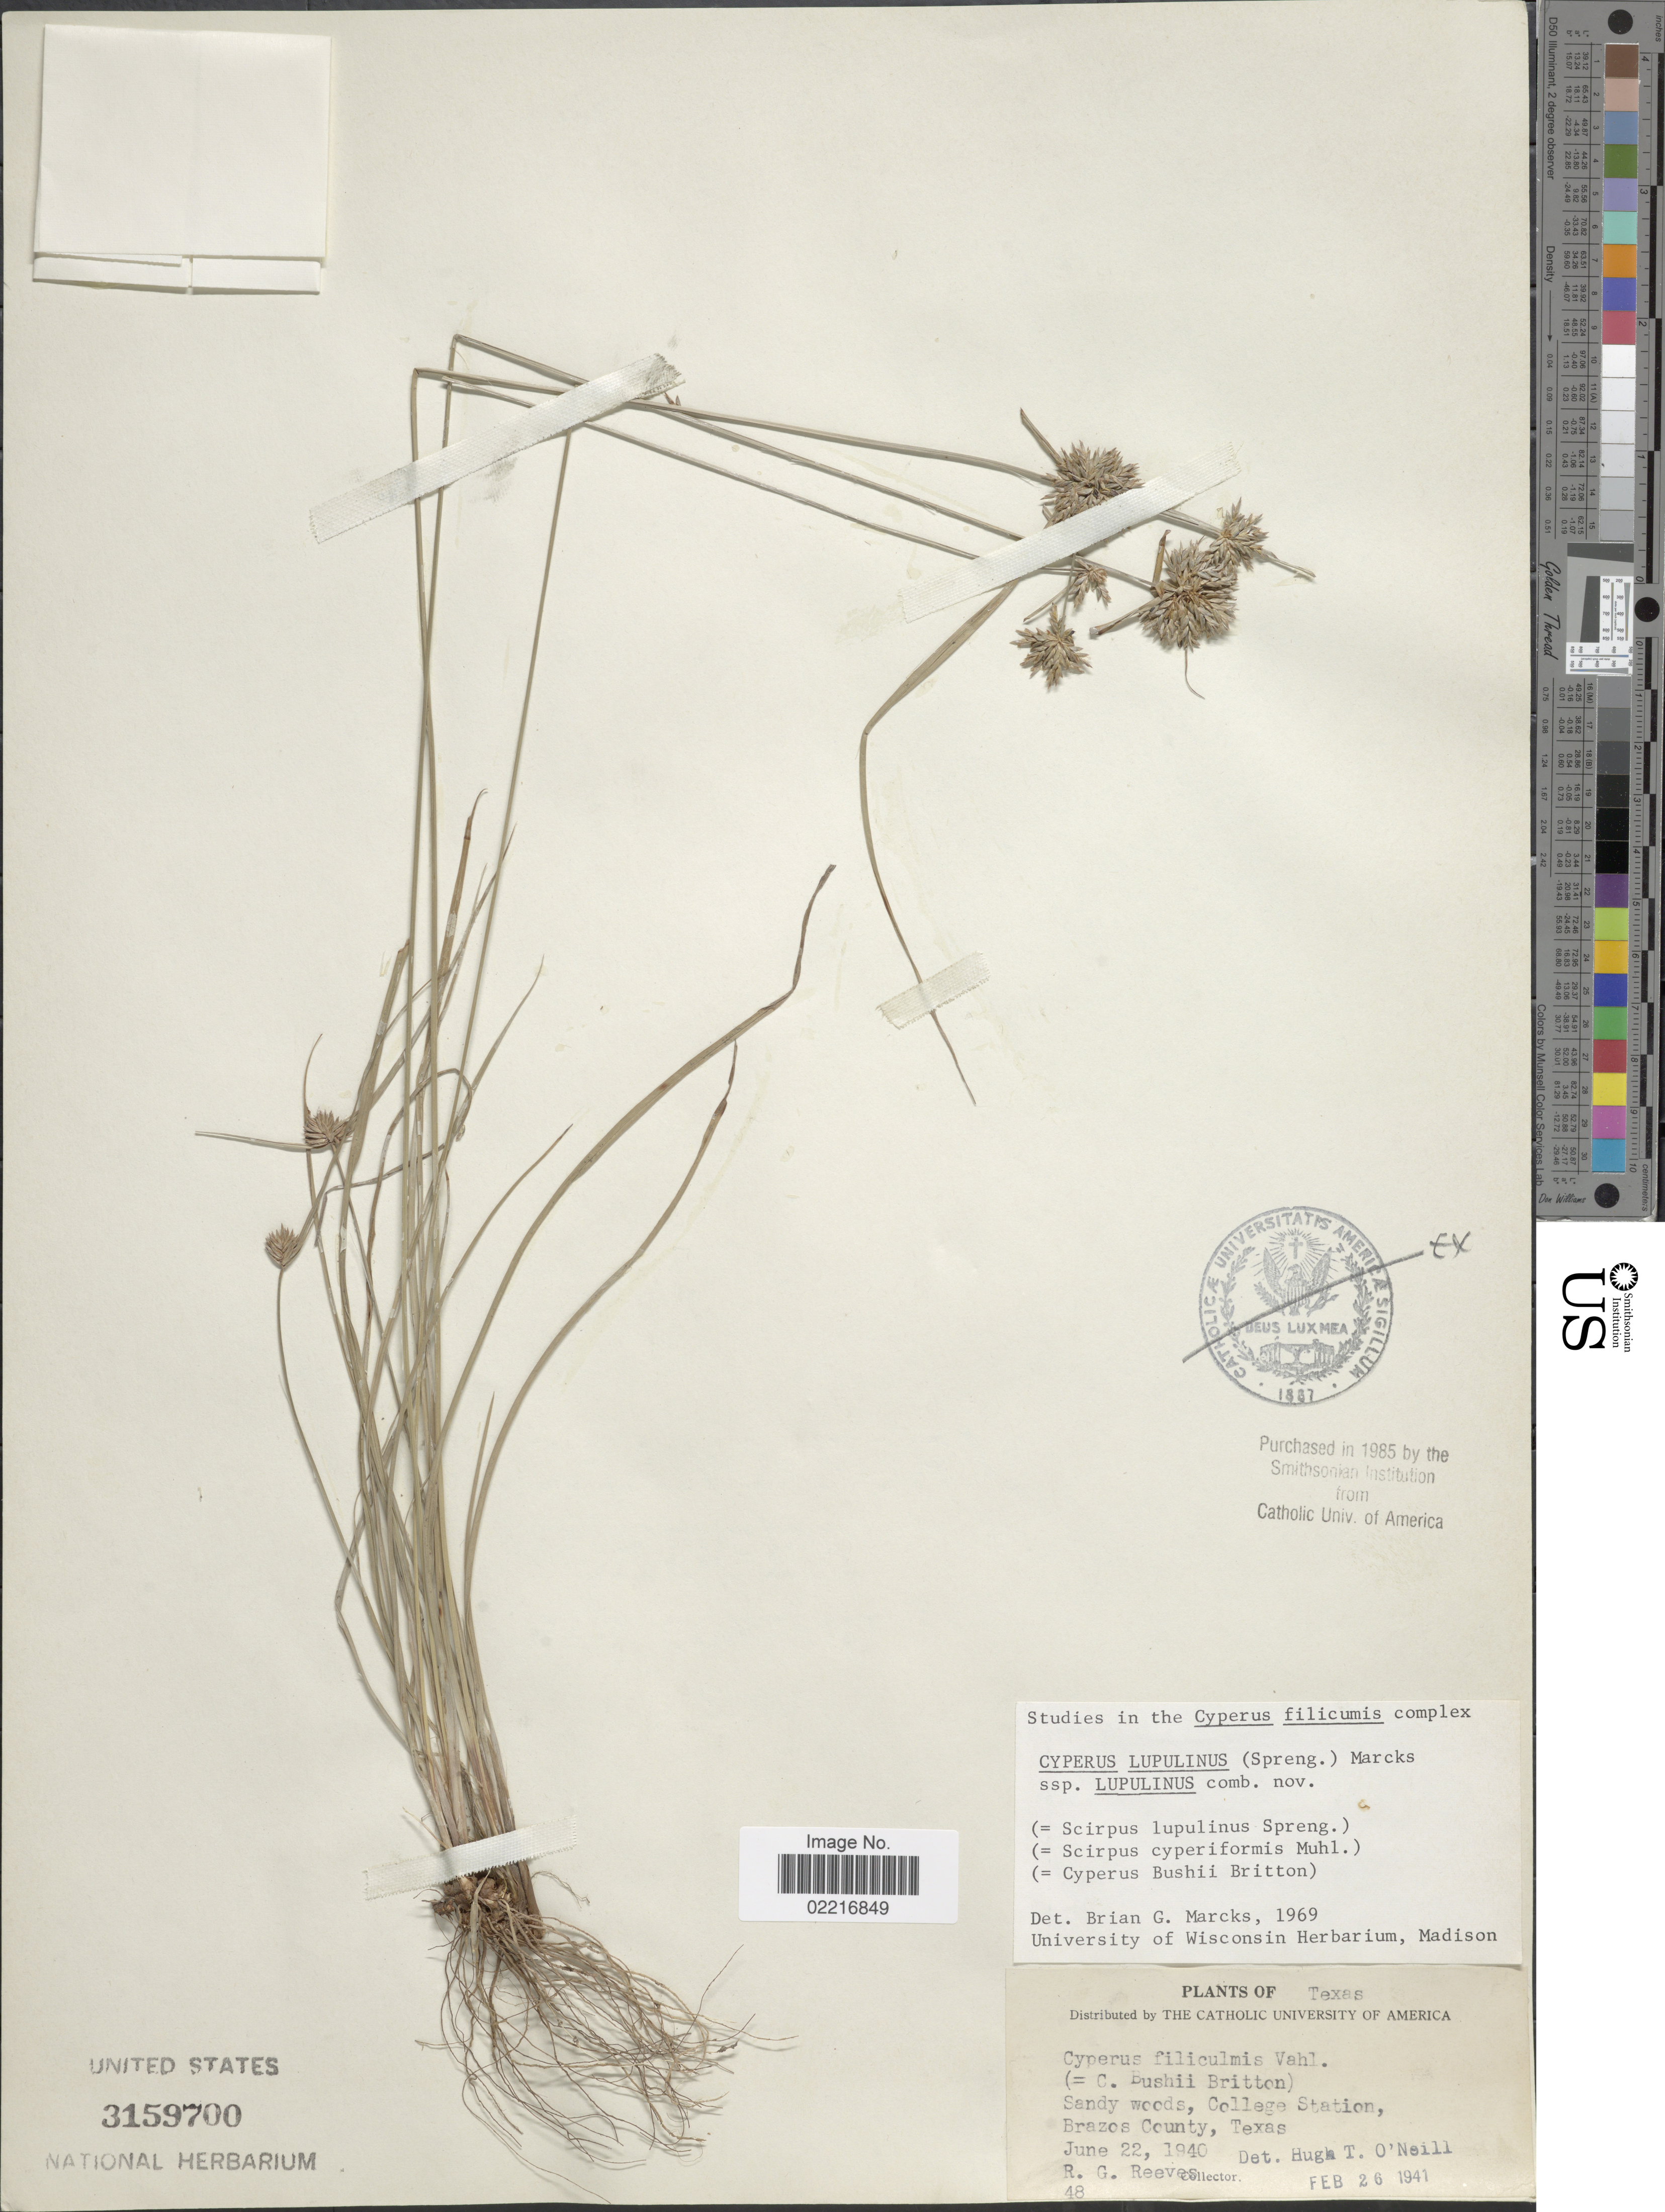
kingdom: Plantae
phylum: Tracheophyta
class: Liliopsida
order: Poales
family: Cyperaceae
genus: Cyperus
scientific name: Cyperus lupulinus subsp. lupulinus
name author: (Spreng.) Marcks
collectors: R. G. Reeves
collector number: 48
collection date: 1940-06-22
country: United States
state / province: Texas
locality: College Station, Brazos County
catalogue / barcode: US 3159700